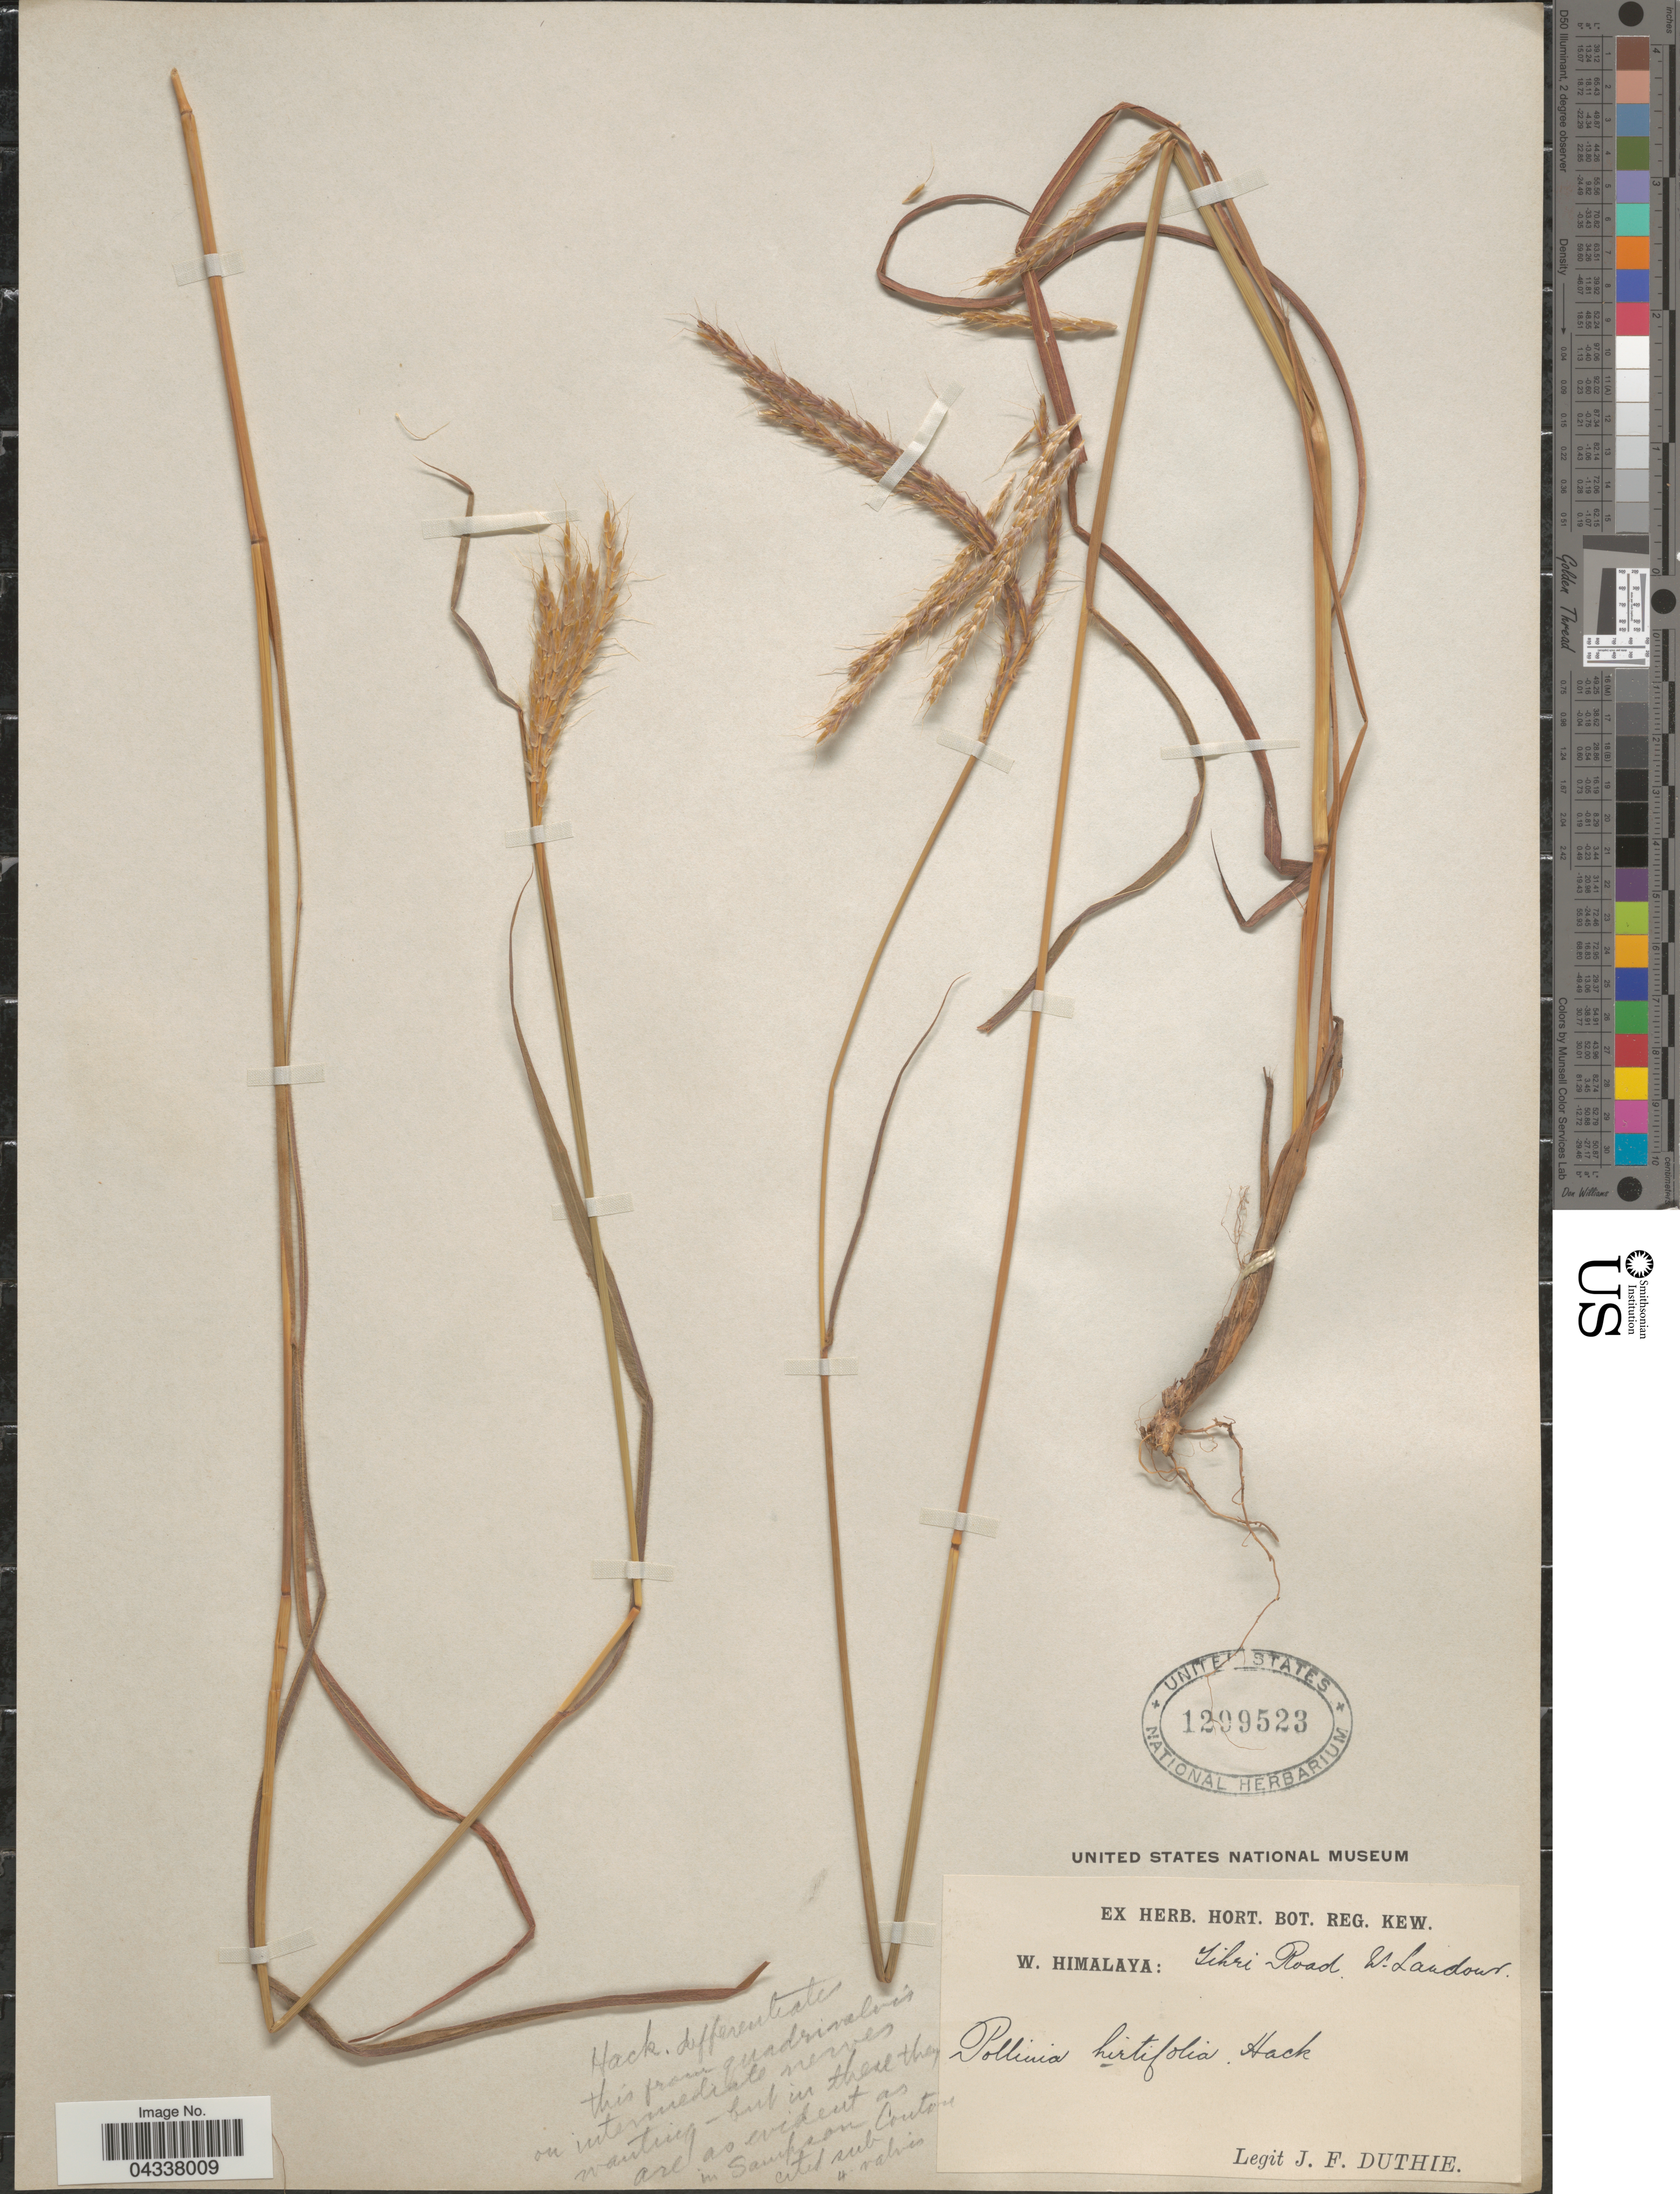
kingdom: Plantae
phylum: Tracheophyta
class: Liliopsida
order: Poales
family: Poaceae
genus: Pseudopogonatherum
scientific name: Pseudopogonatherum quadrinerve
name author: (Hack.) Ohwi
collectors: J. F. Duthie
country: India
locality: W. Himalaya: Tihri Road. W. Landour.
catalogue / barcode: US 1299523